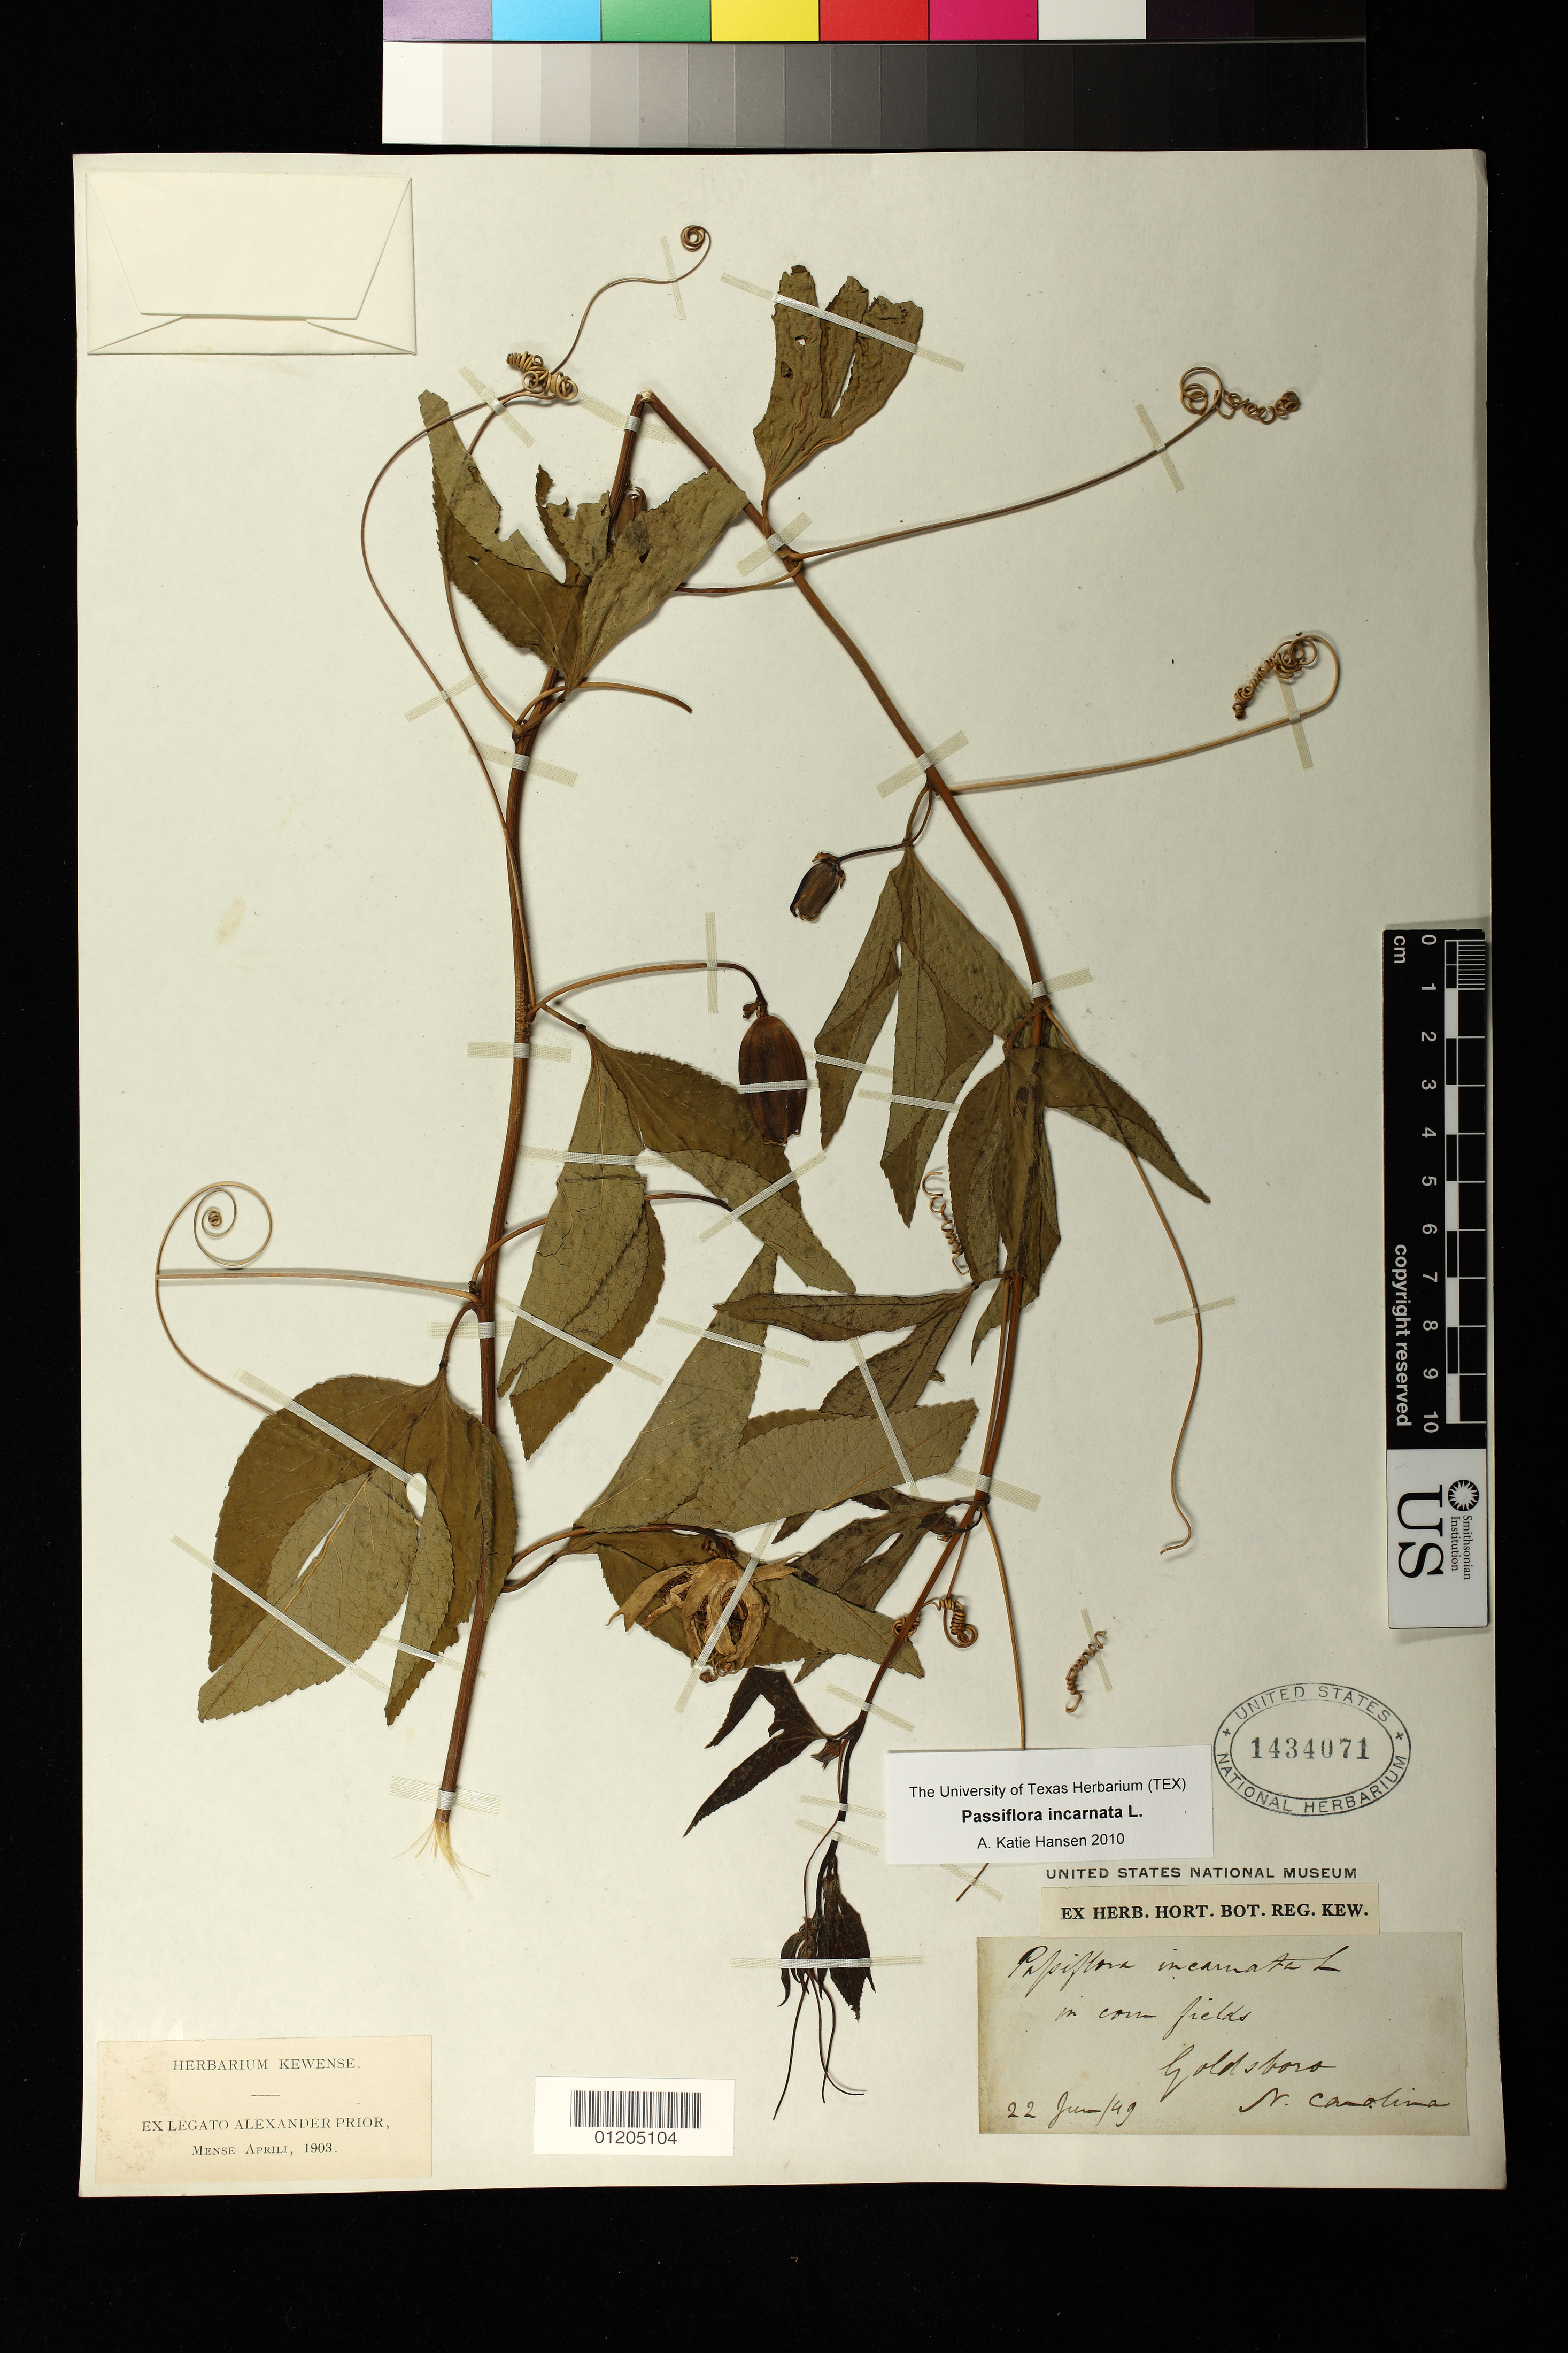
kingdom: Plantae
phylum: Tracheophyta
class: Magnoliopsida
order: Malpighiales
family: Passifloraceae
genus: Passiflora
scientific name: Passiflora incarnata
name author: L.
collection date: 1849-06-22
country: United States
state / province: North Carolina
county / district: Wayne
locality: in corn fields.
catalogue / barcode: US 1434071